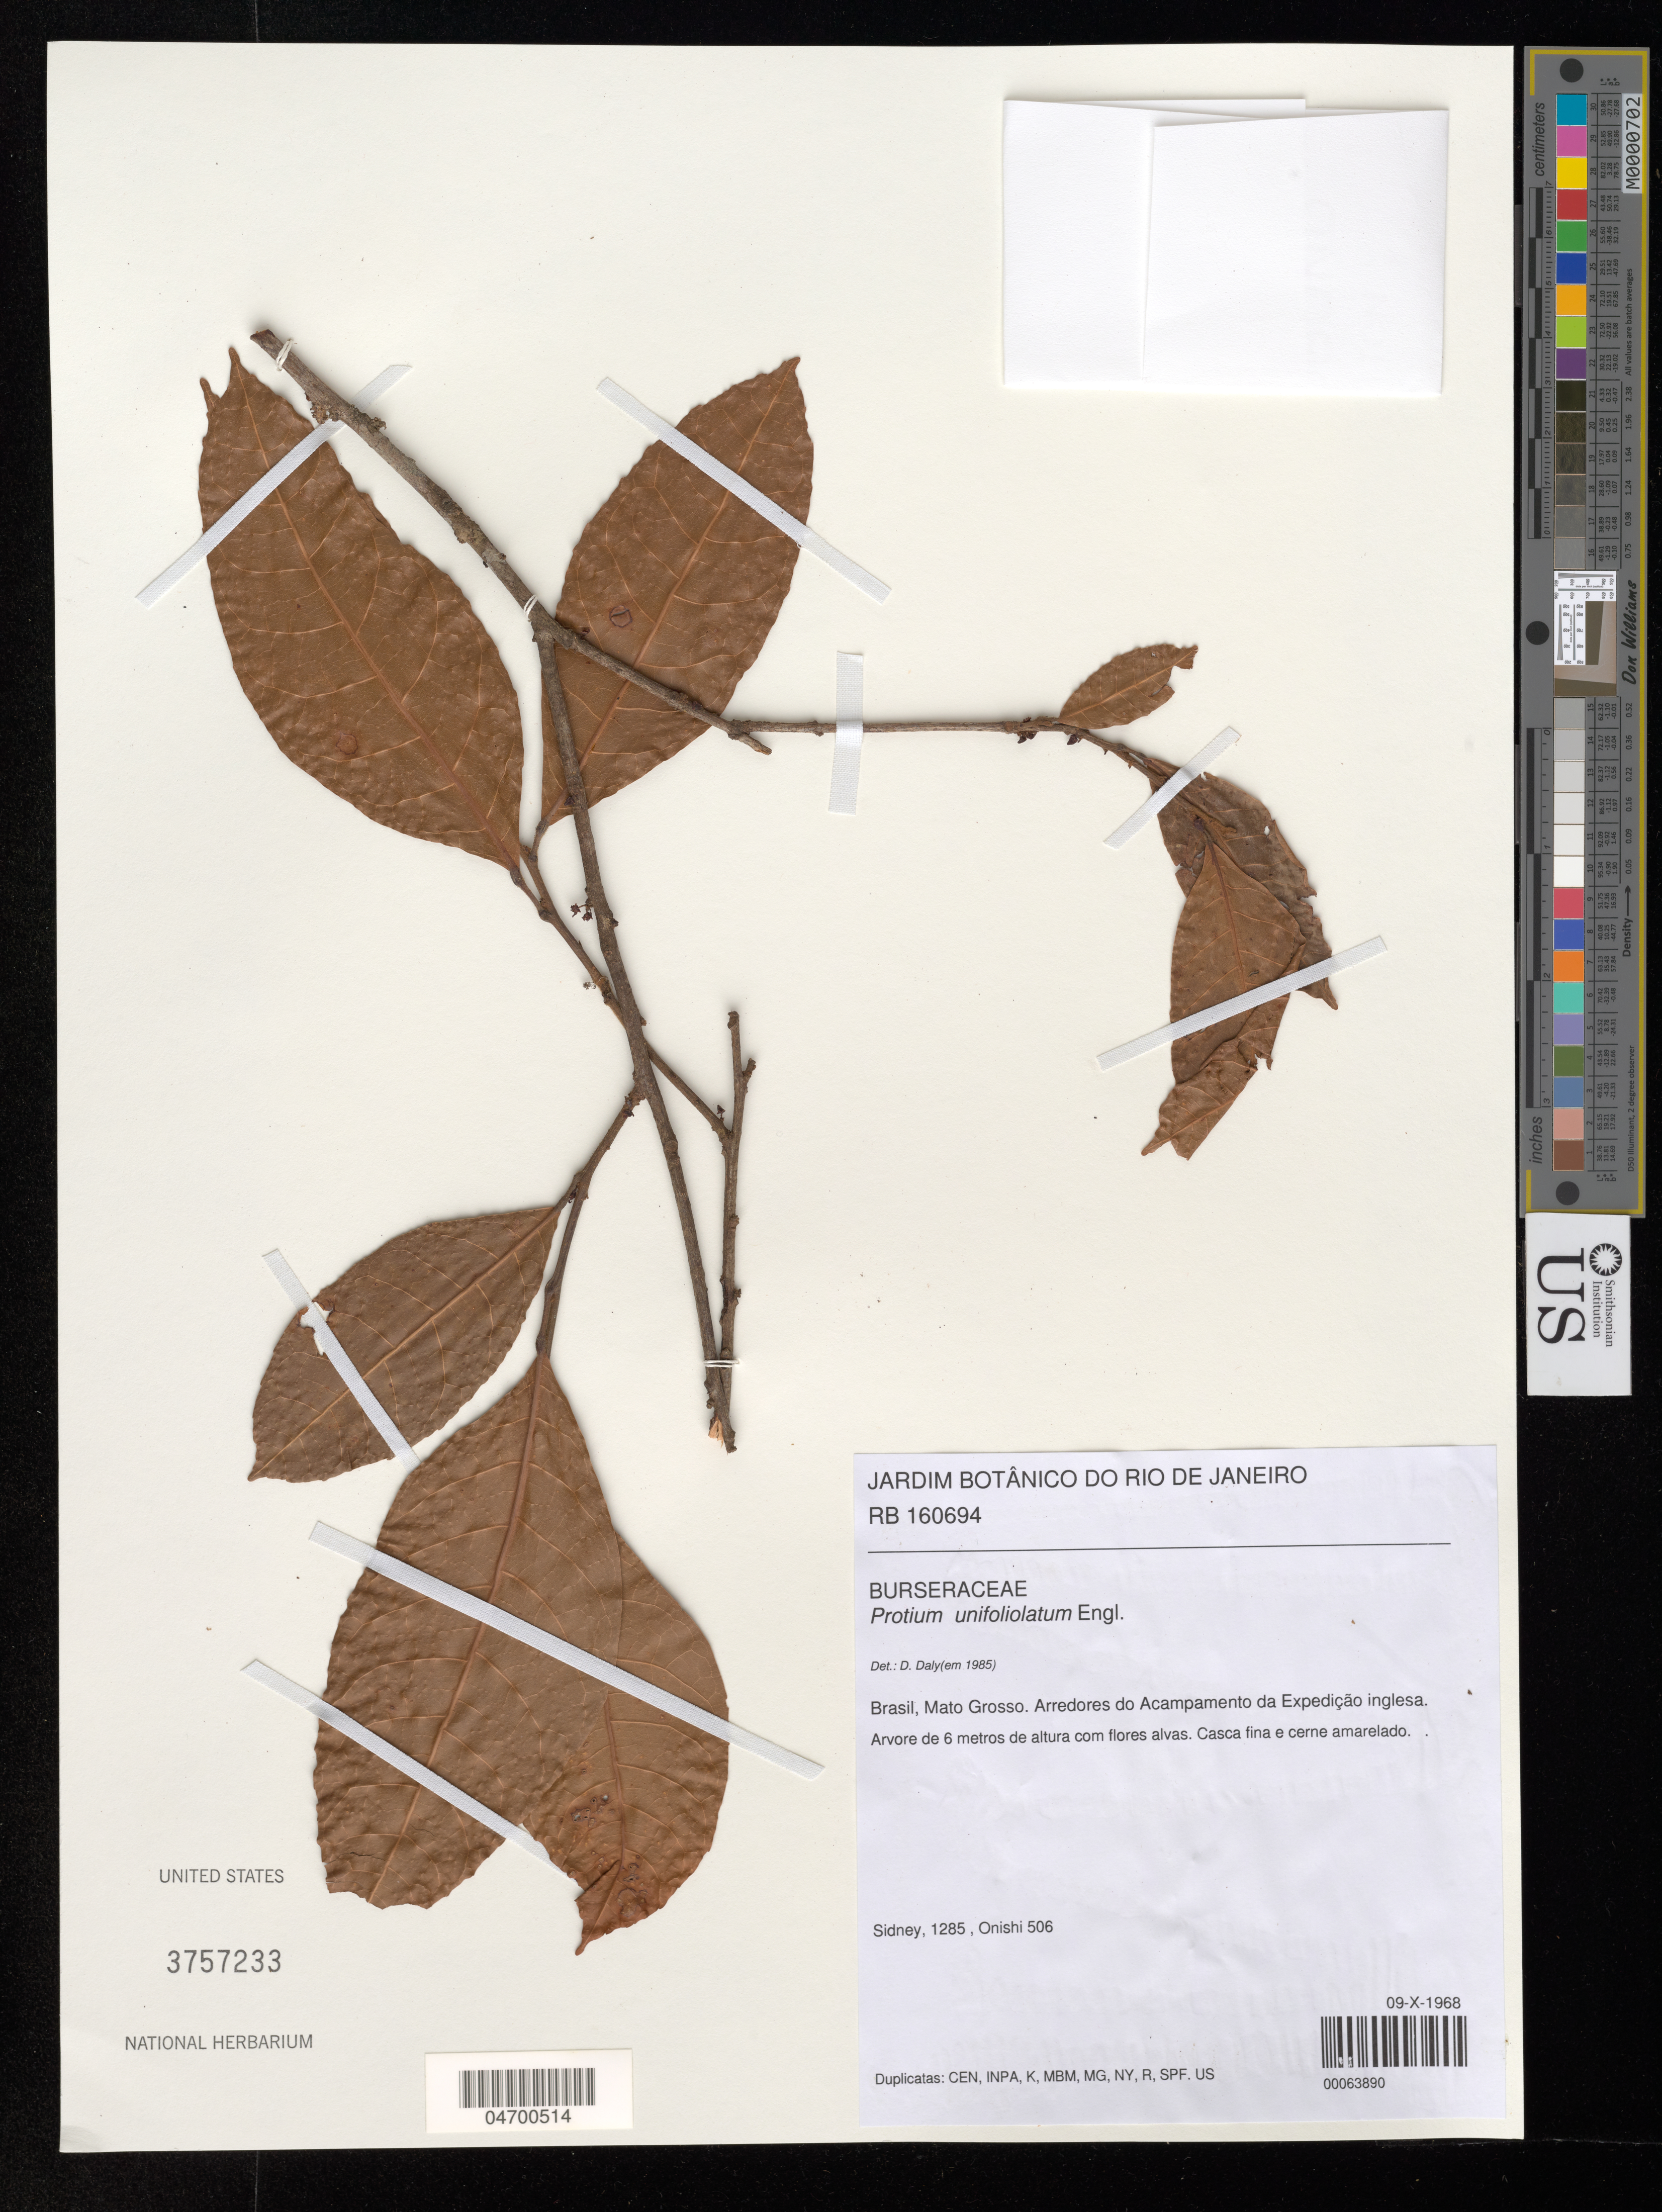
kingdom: Plantae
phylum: Tracheophyta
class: Magnoliopsida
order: Sapindales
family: Burseraceae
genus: Protium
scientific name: Protium unifoliolatum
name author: Engl.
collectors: Sidney & Onishi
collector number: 1285/506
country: Brazil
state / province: Mato Grosso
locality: Arredores do Acampamento da Expedição inglesa.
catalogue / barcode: US 3757233